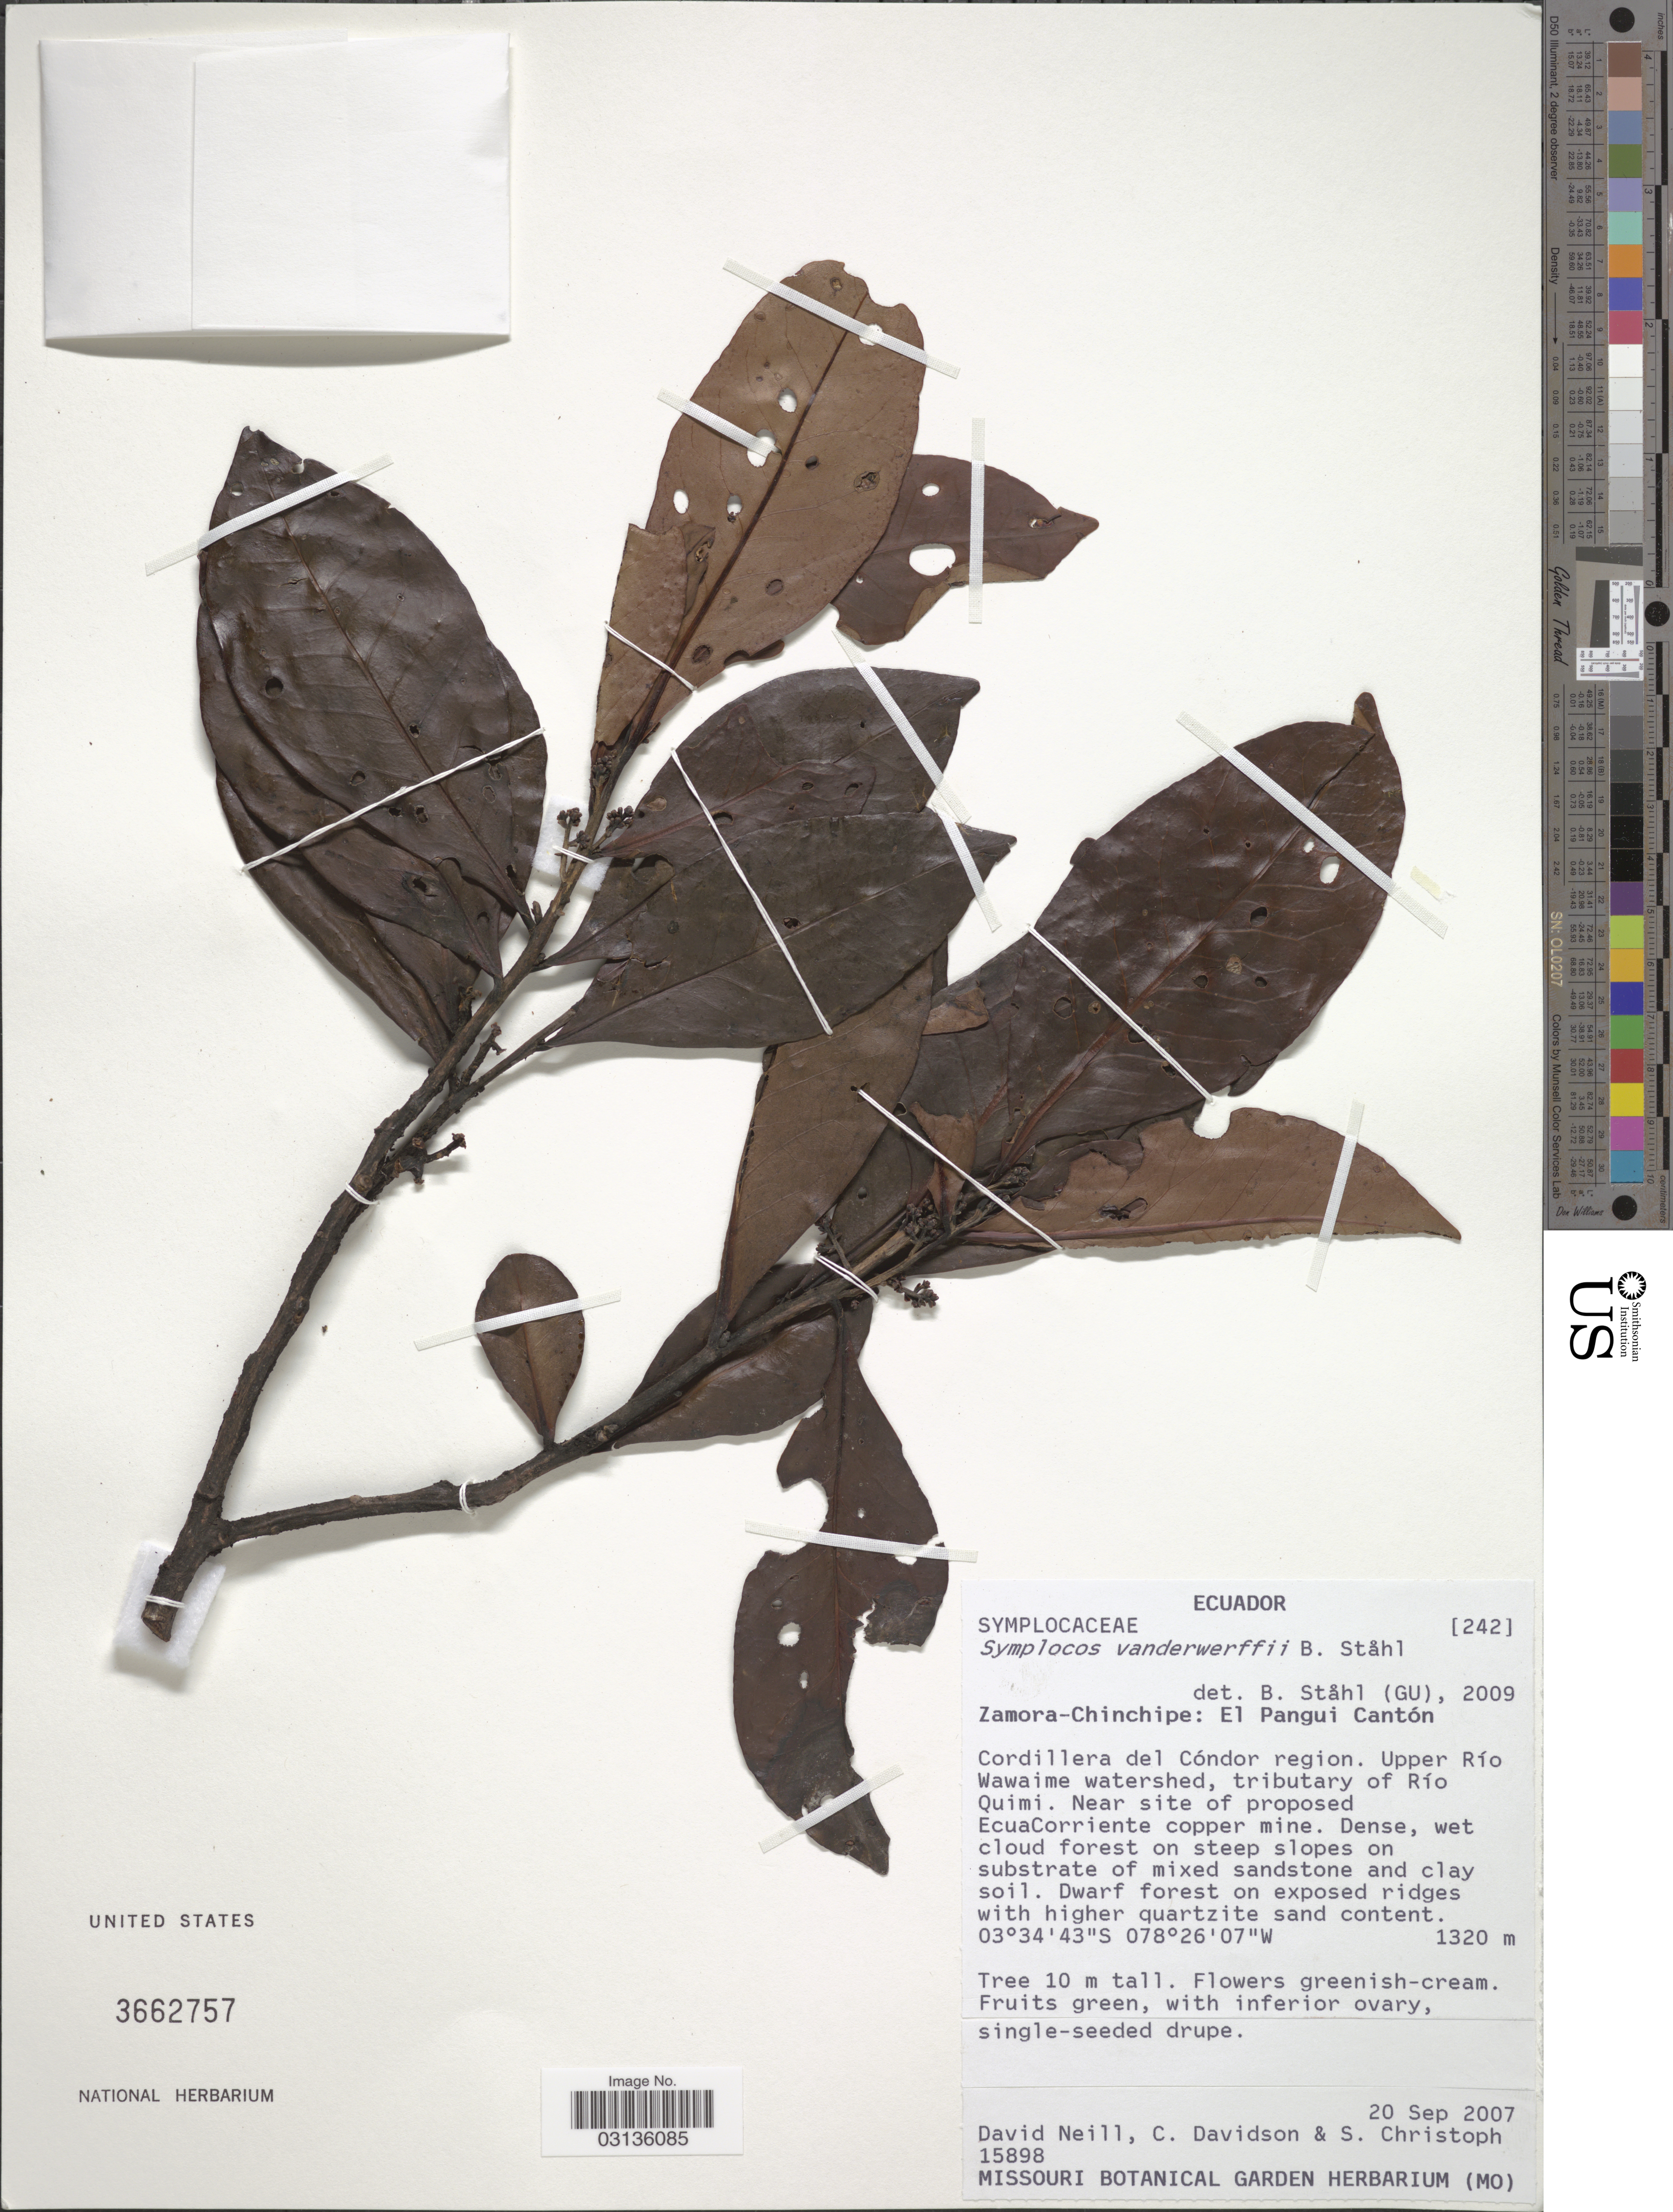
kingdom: Plantae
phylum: Tracheophyta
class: Magnoliopsida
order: Ericales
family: Symplocaceae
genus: Symplocos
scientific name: Symplocos vanderwerffii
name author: B. Ståhl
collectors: D. A. Neill, C. Davidson & S. Christoph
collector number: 15898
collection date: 2007-09-20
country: Ecuador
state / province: Zamora-Chinchipe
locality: El Pangui Cantón. Cordillera del Cóndor region. Upper Río Wawaime watershed, tributary of Río Quimi.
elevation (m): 1320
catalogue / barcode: US 3662757